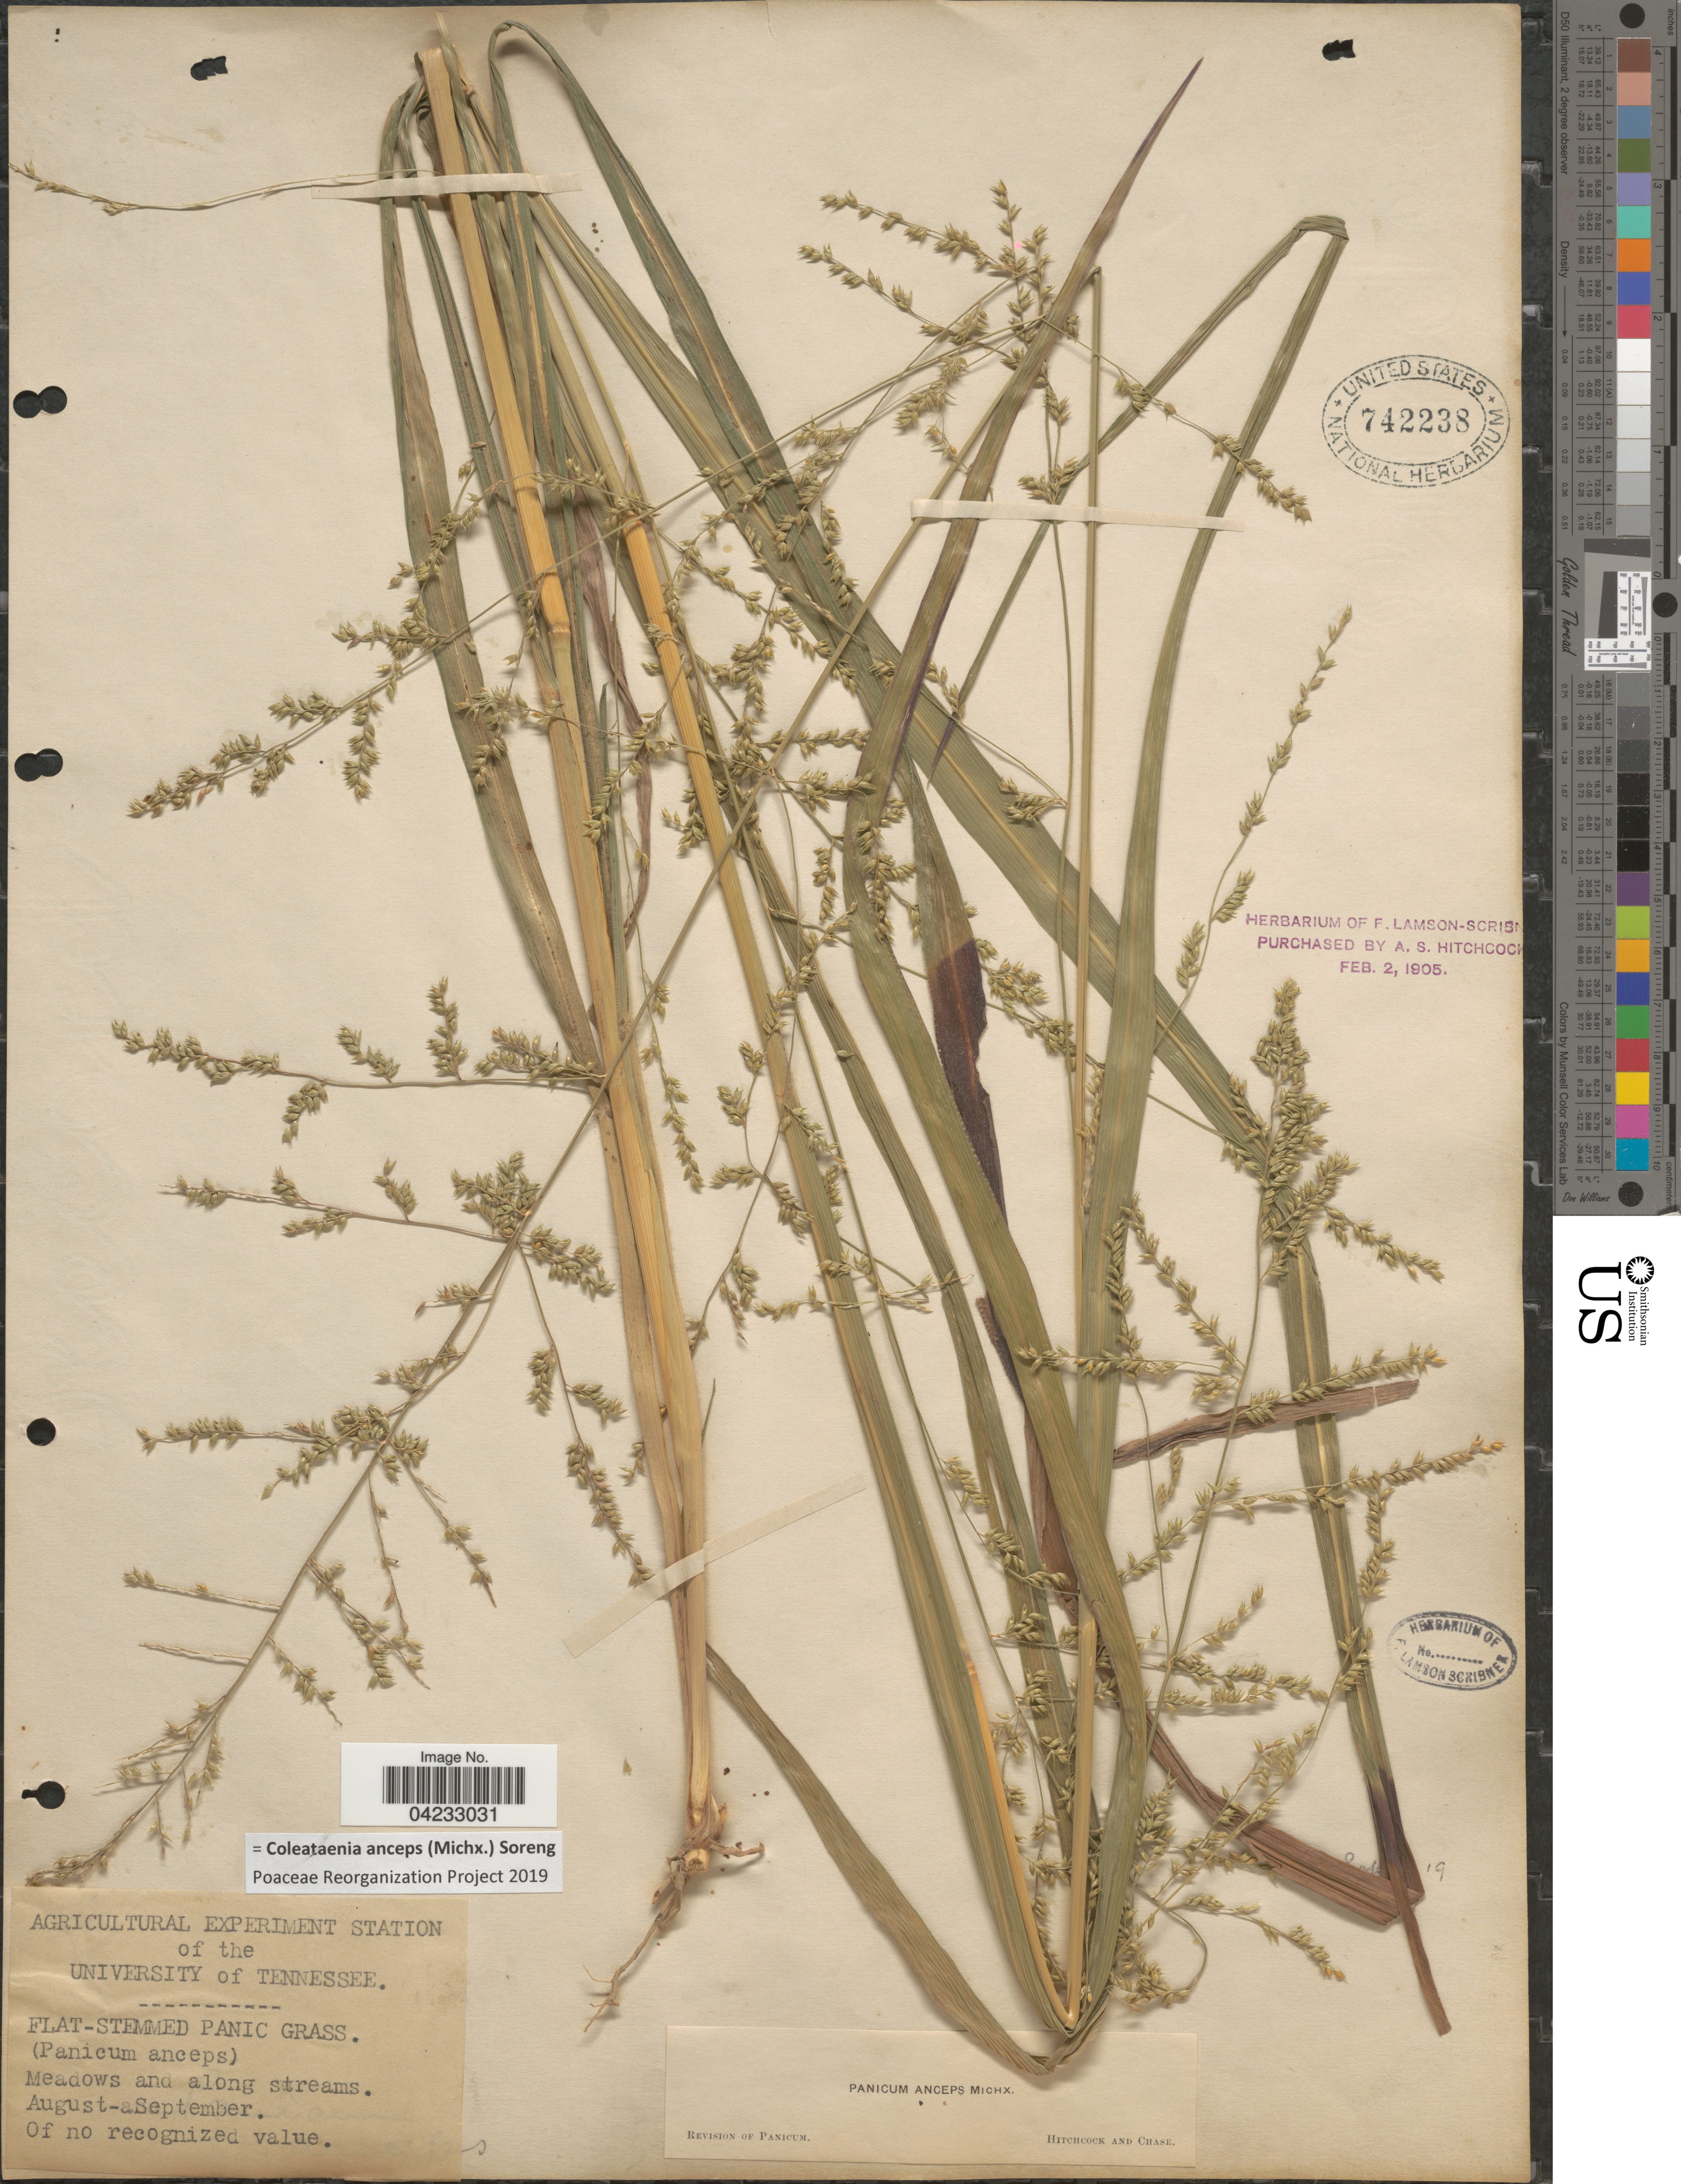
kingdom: Plantae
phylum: Tracheophyta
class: Liliopsida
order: Poales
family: Poaceae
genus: Coleataenia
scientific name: Coleataenia anceps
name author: (Michx.) Soreng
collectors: ex herb. F. Lamson Scribner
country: United States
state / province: Tennessee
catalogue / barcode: US 742238